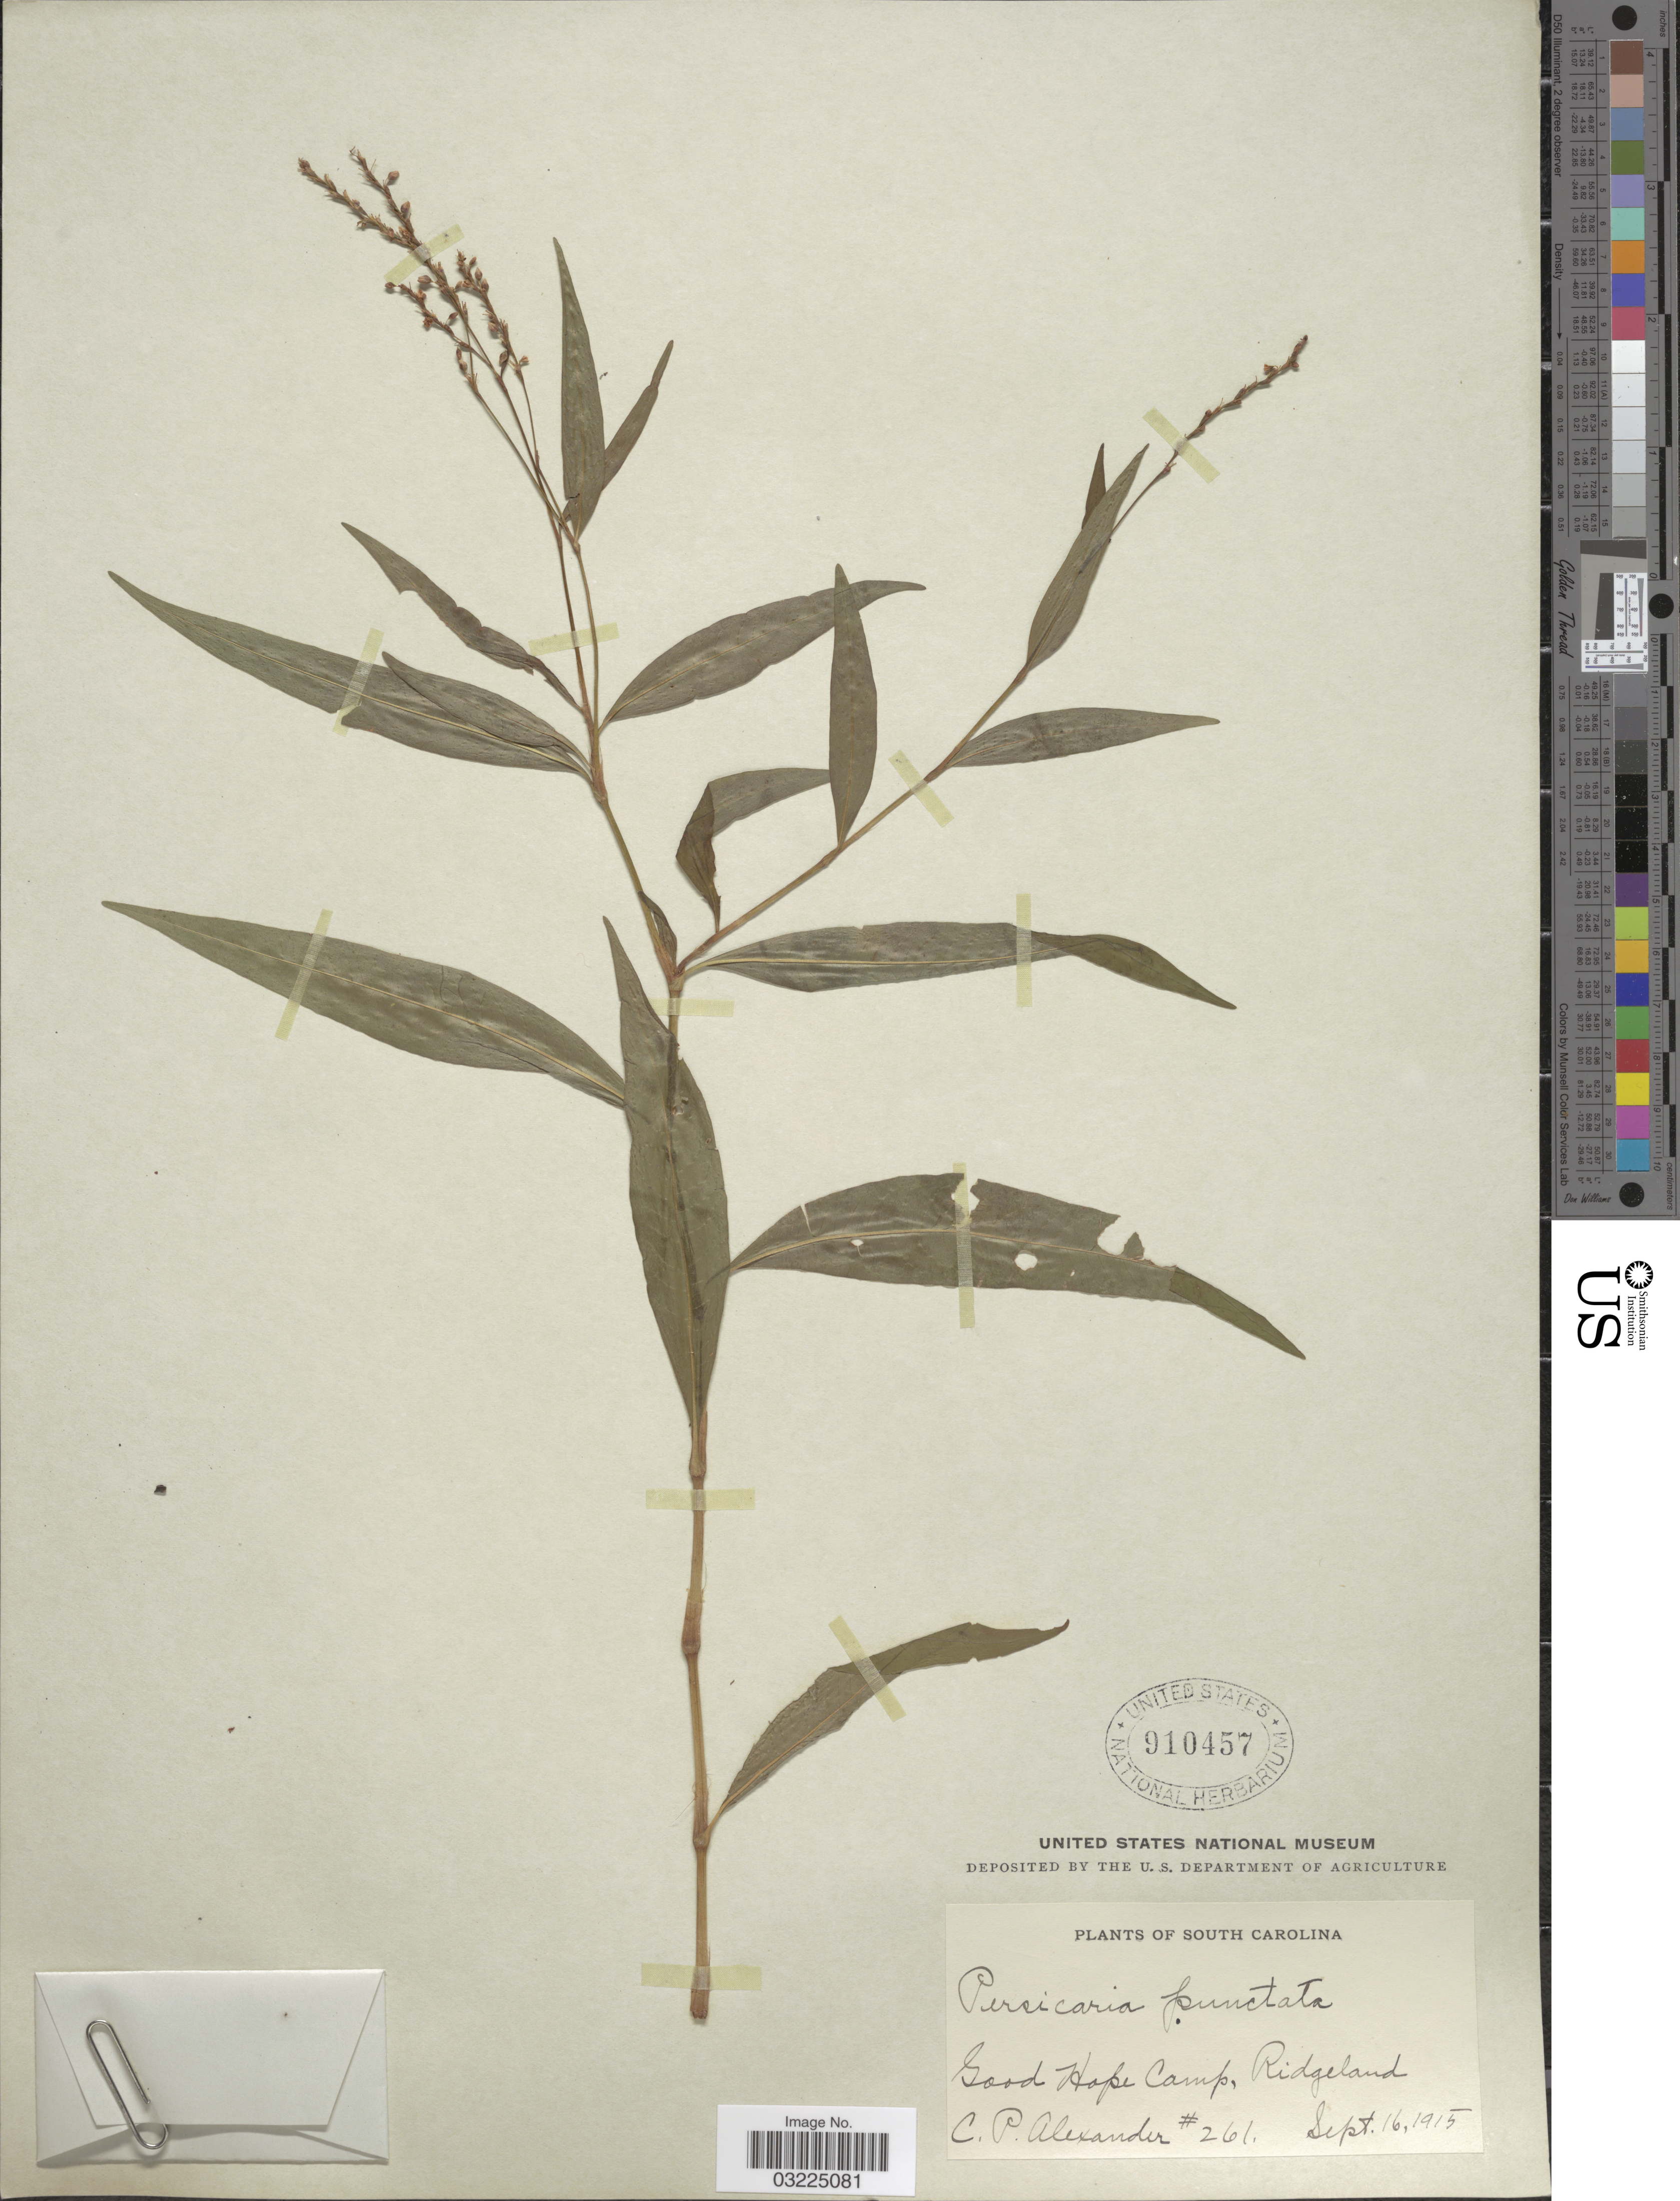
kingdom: Plantae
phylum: Tracheophyta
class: Magnoliopsida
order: Caryophyllales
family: Polygonaceae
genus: Persicaria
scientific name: Persicaria punctata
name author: (Elliott) Small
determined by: Atha, D. E.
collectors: C. P. Alexander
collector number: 261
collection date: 1915-09-16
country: United States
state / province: South Carolina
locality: Good Hope Camp, Ridgeland.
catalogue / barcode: US 910457